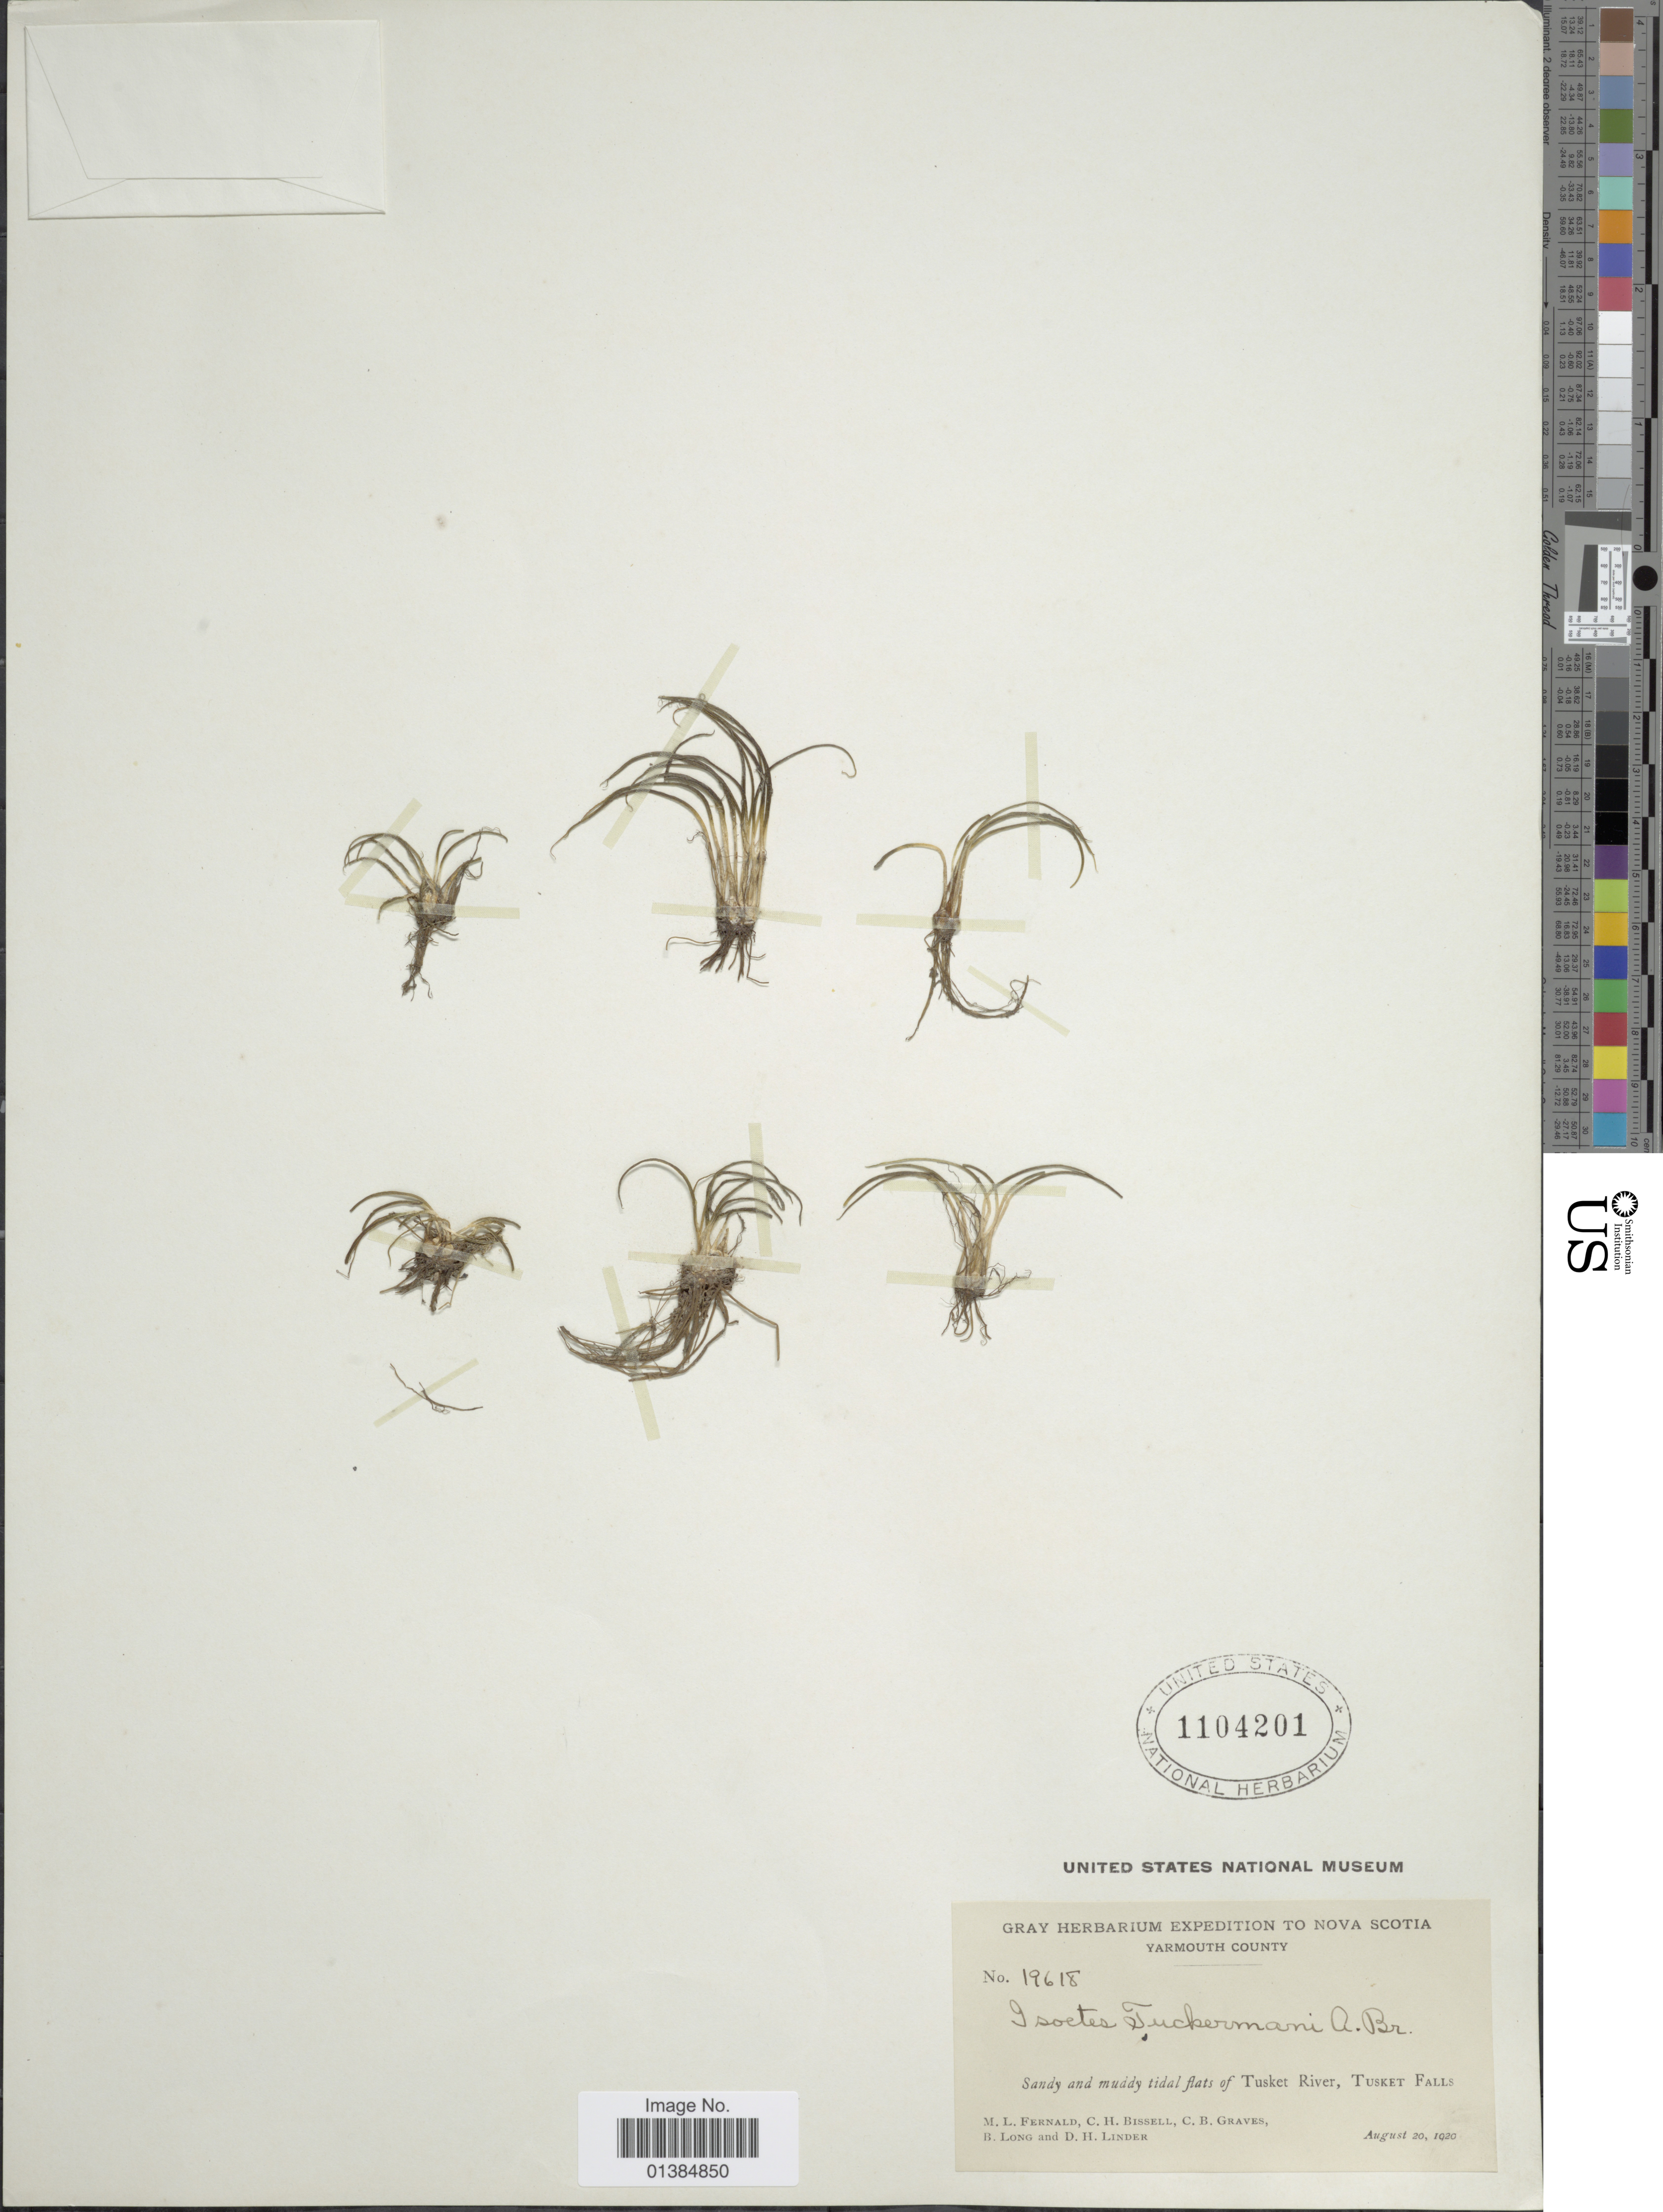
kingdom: Plantae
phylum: Tracheophyta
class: Lycopodiopsida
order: Isoetales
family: Isoetaceae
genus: Isoetes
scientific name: Isoetes tuckermanii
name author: A. Braun ex Engelm.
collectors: M. L. Fernald, C. Bissell, C. Graves, B. Long & D. Linder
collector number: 19618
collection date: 1920-08-20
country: Canada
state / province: Nova Scotia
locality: Yarmouth County. Sandy and muddy tidal flats of Tusket River, Tusket Falls.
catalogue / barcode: US 1104201